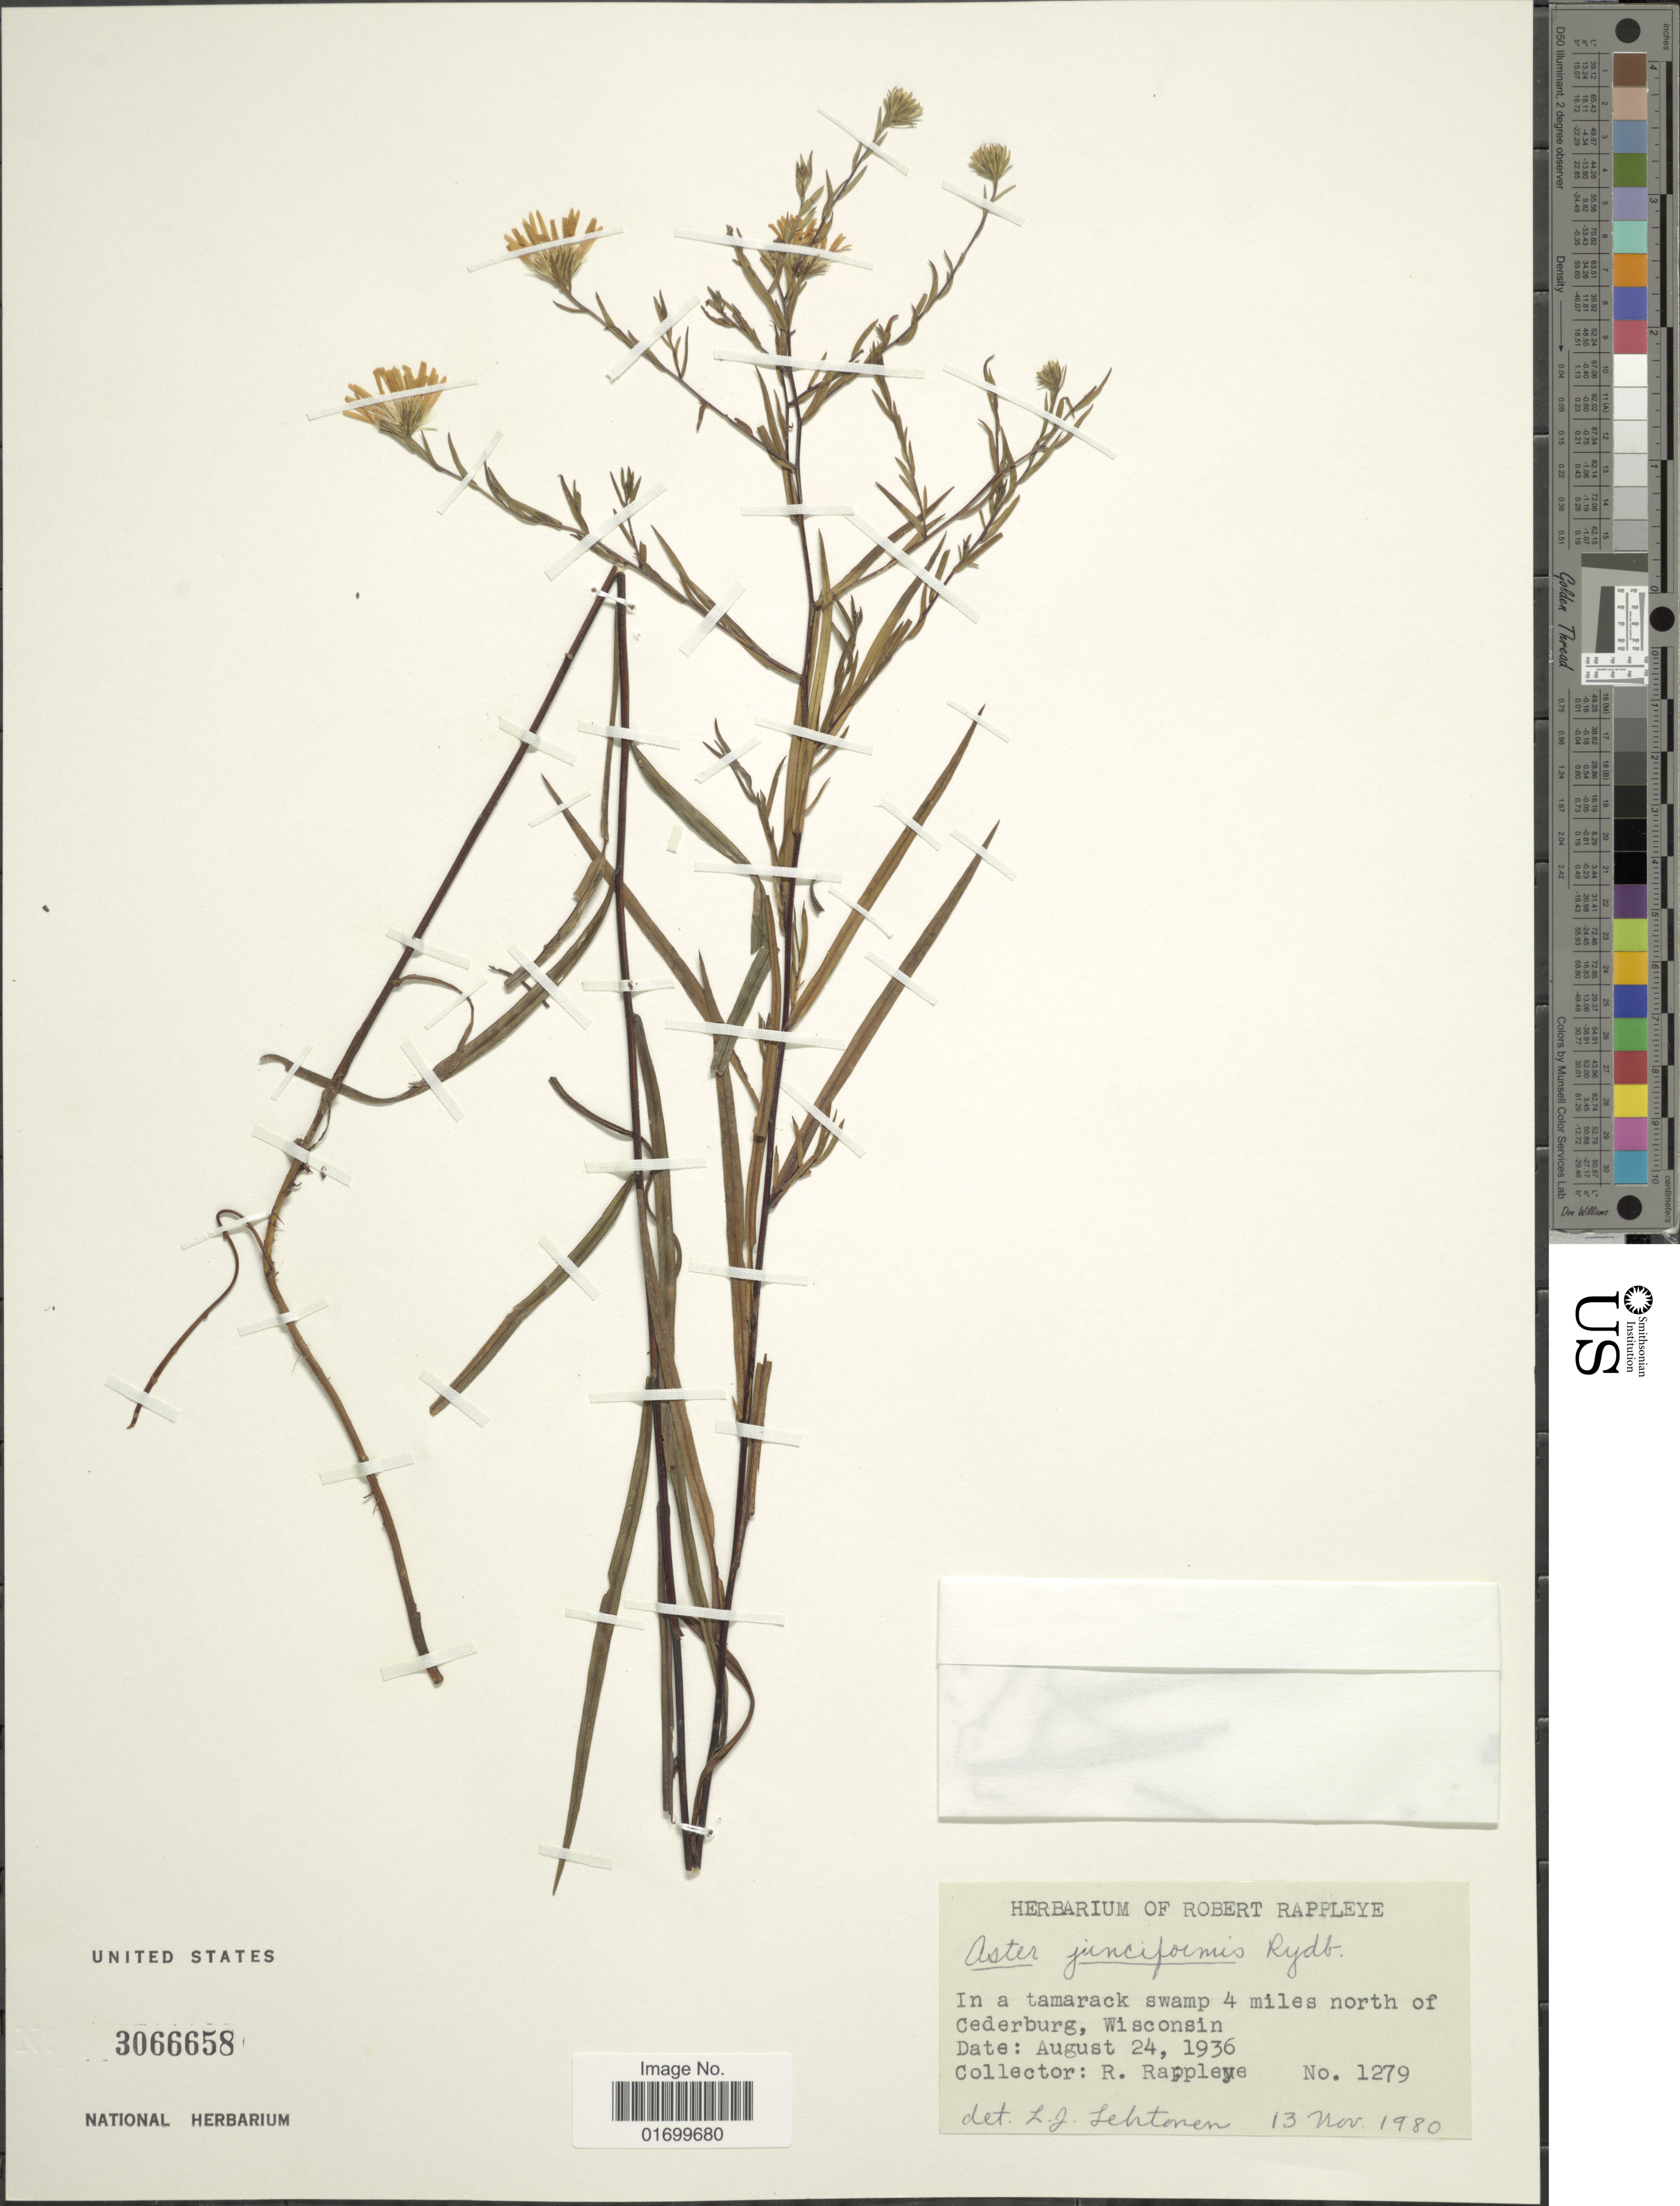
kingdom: Plantae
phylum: Tracheophyta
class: Magnoliopsida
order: Asterales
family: Asteraceae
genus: Symphyotrichum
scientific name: Symphyotrichum boreale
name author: (Torr. & A. Gray) Á. Löve & D. Löve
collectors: R. Rappleye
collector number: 1279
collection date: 1936-08-24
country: United States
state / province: Wisconsin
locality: In a tamarack swamp 4 miles north of Cederburg.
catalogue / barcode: US 3066658